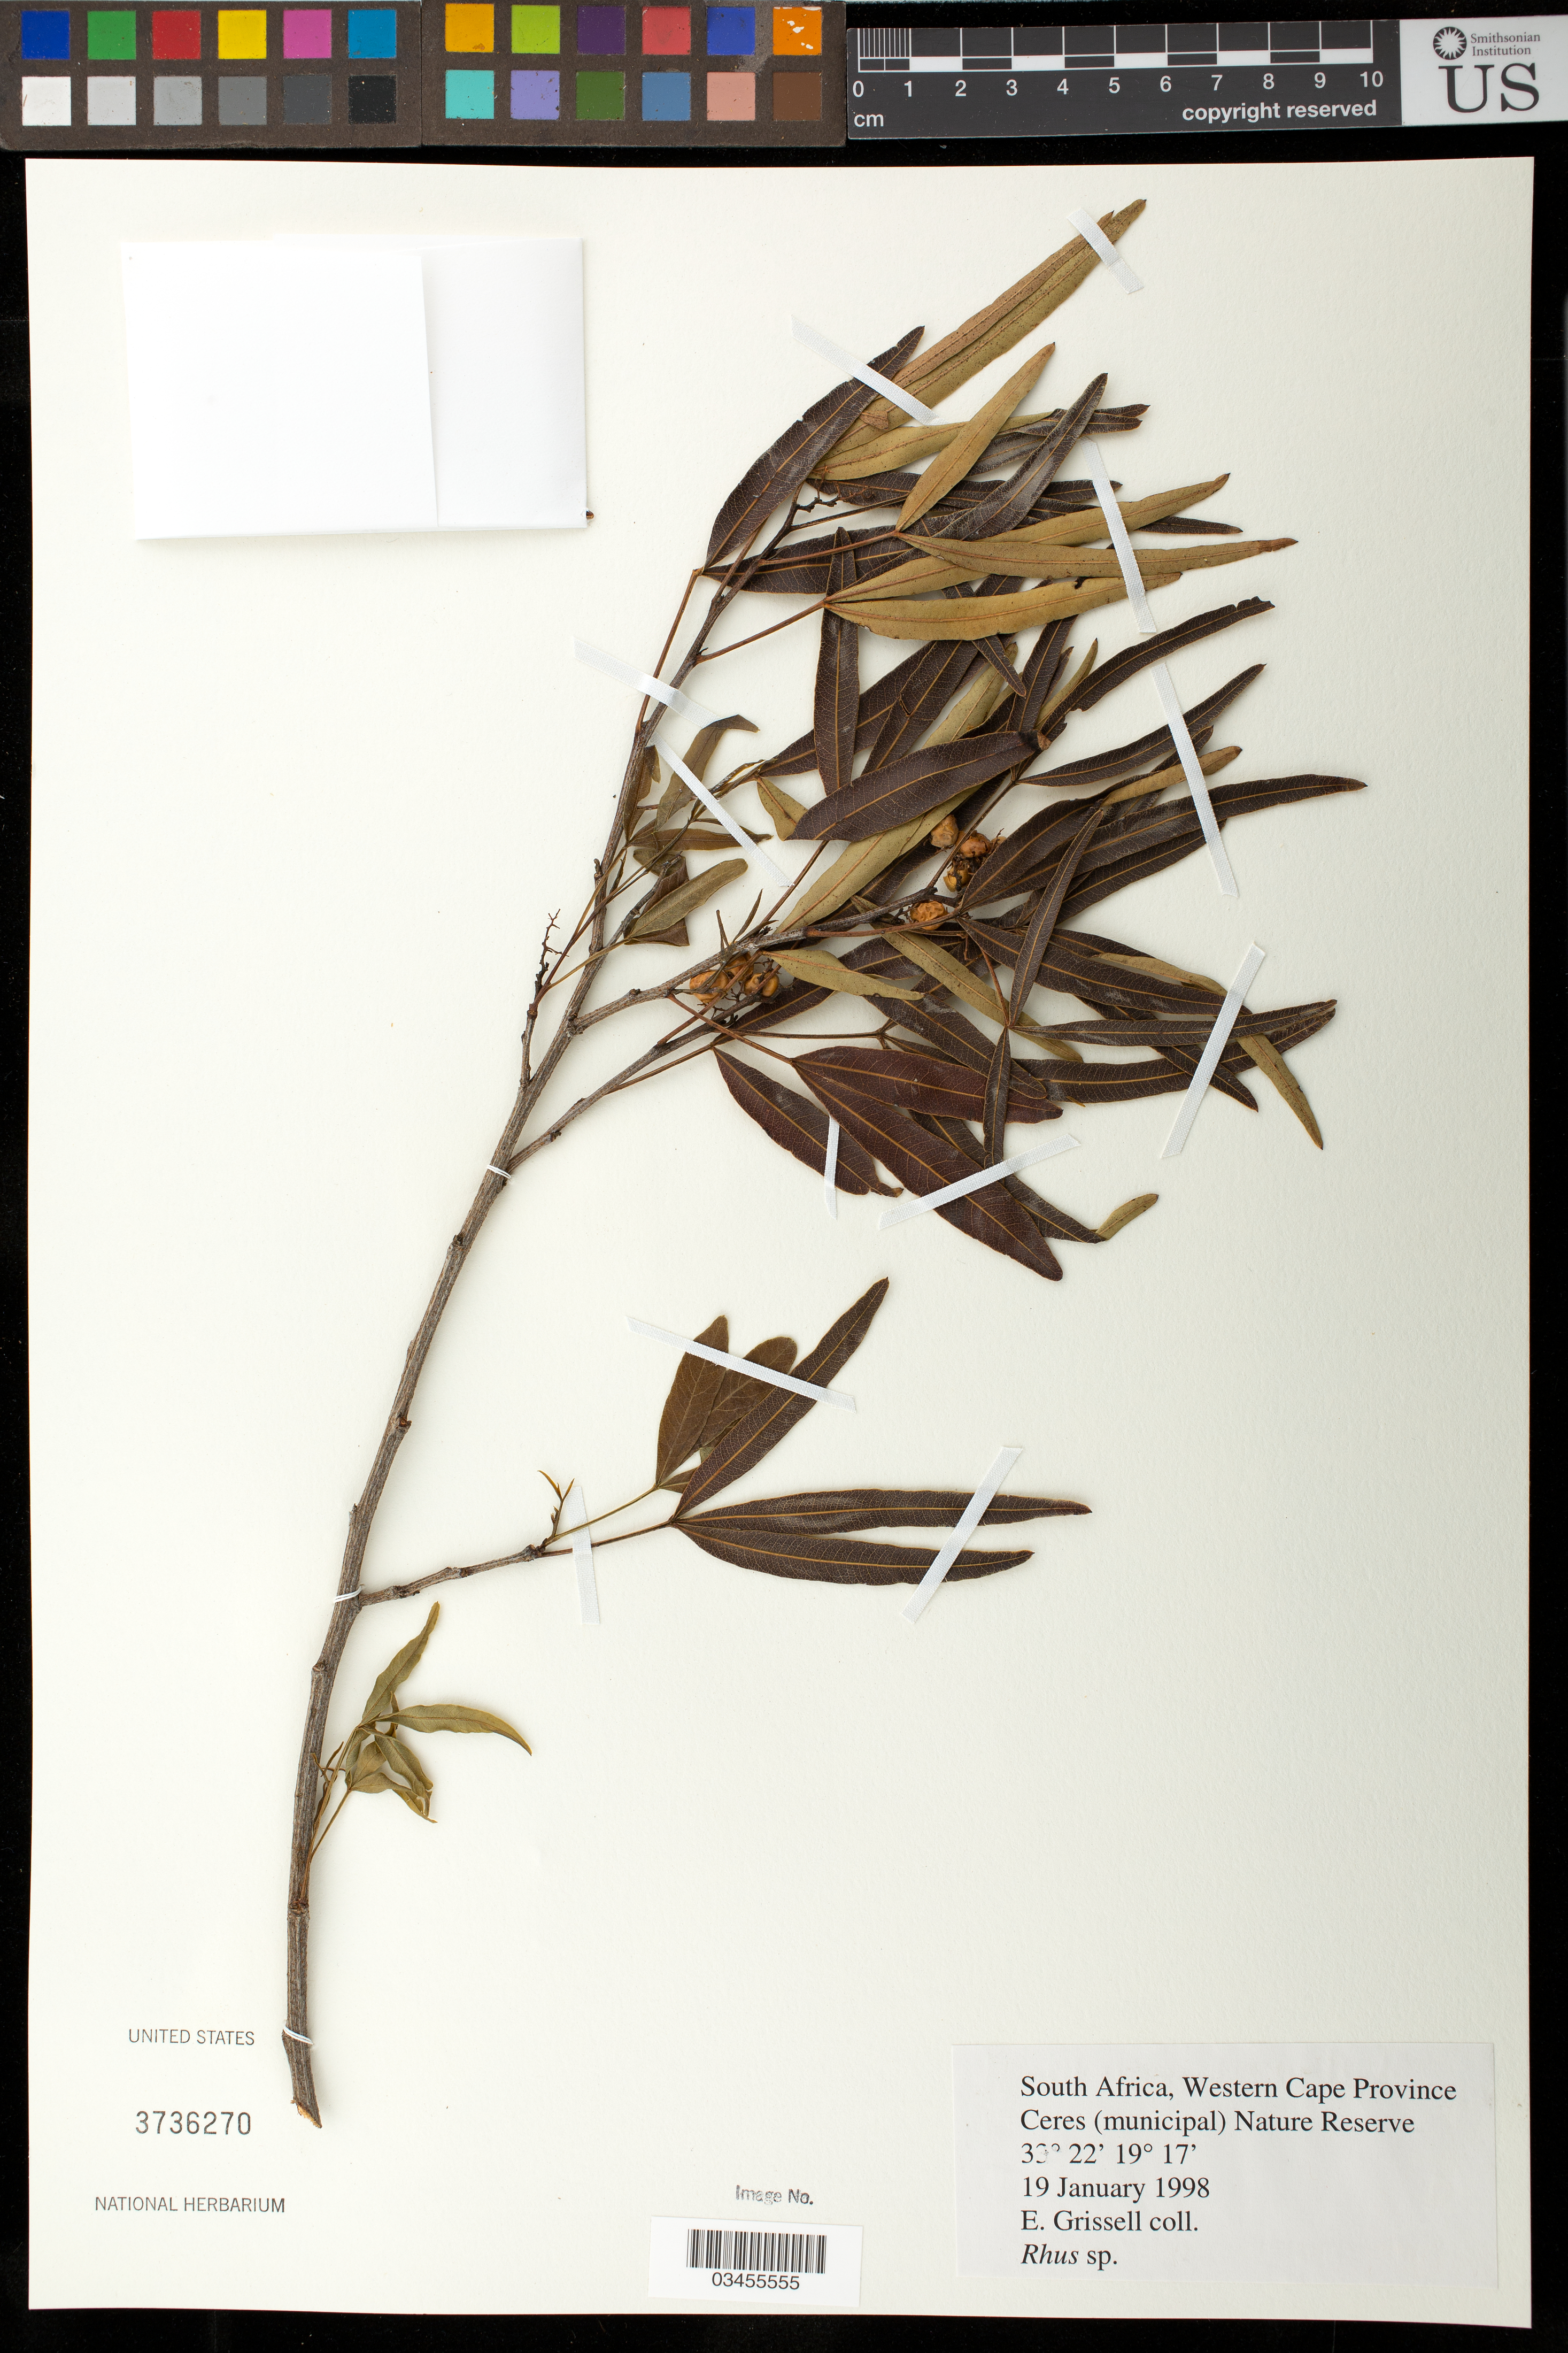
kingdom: Plantae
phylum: Tracheophyta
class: Magnoliopsida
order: Sapindales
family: Anacardiaceae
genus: Rhus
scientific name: Rhus sp.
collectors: E. Grissell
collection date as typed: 19 January 1998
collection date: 1998-01-19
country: South Africa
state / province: Western Cape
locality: Ceres (municipal) Nature Reserve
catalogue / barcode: US 3736270